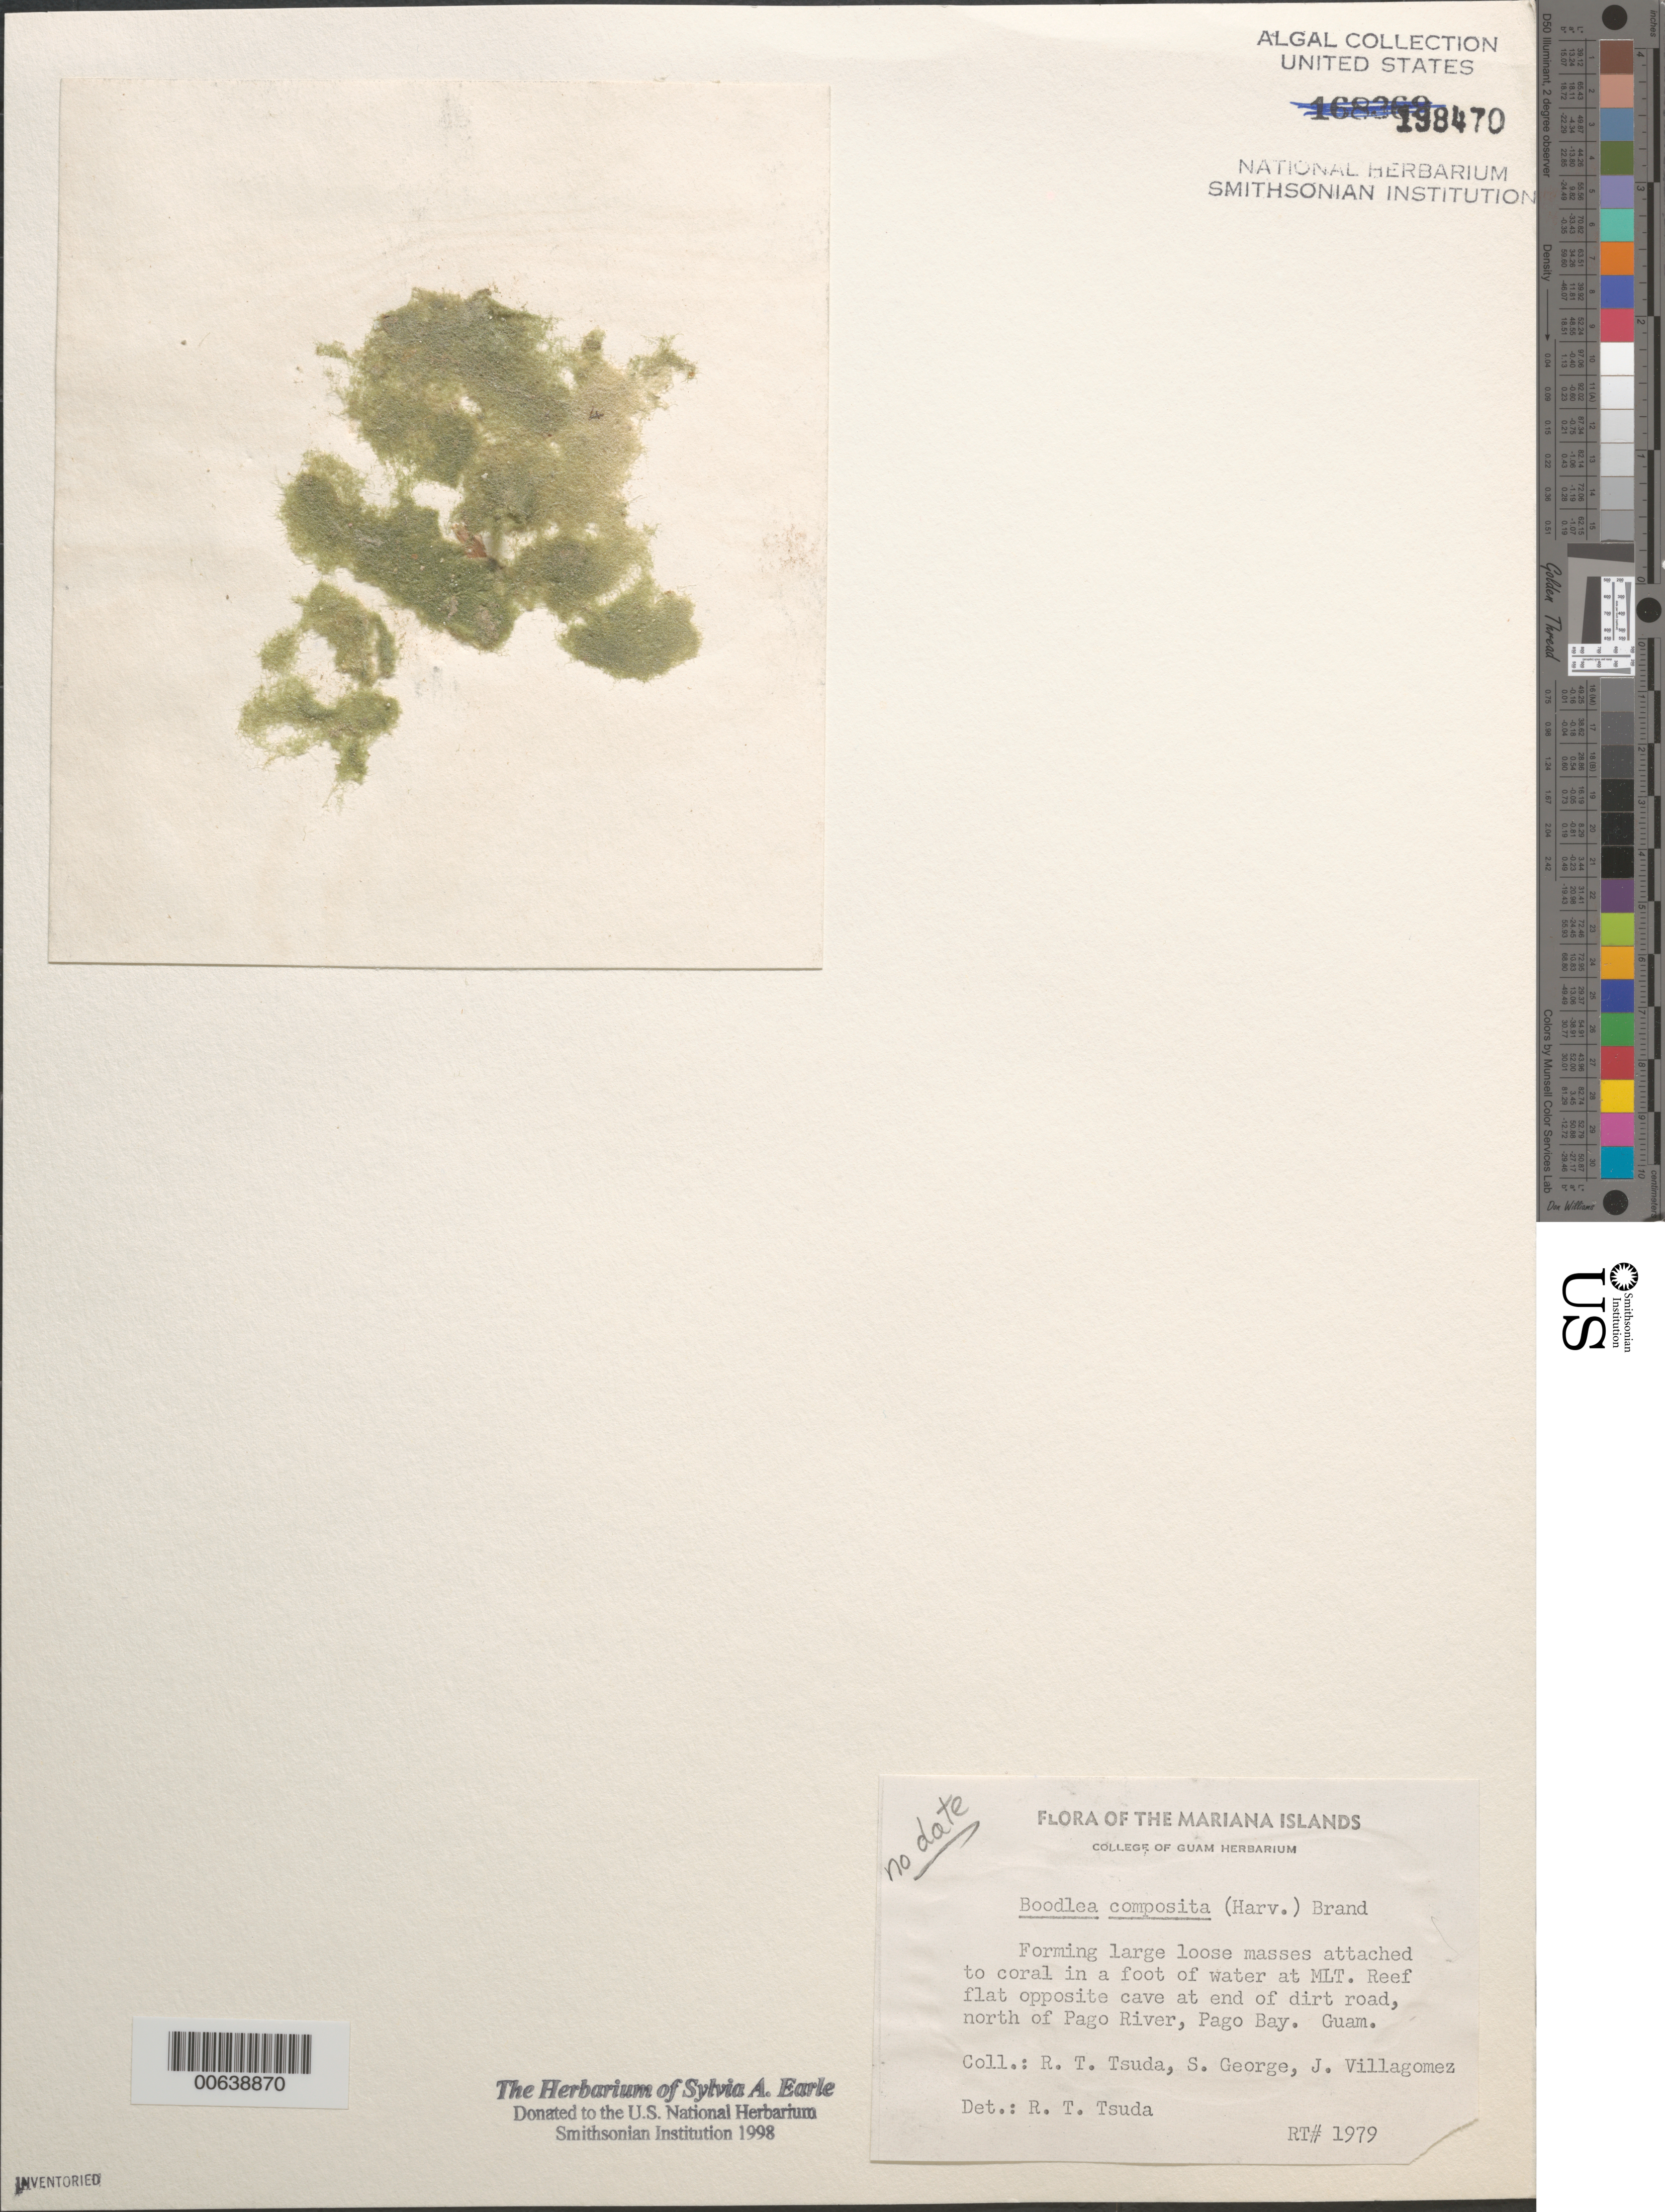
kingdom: Plantae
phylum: Chlorophyta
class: Ulvophyceae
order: Siphonocladales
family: Boodleaceae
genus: Boodlea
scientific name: Boodlea composita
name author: (Humb. & Humb.) Brand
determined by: Tsuda, R. T.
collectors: R. Tsuda, S. George & J. Vallagomez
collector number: Rt 1979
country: Guam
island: Guam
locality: Pago Bay north of Pago River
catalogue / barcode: US 198470